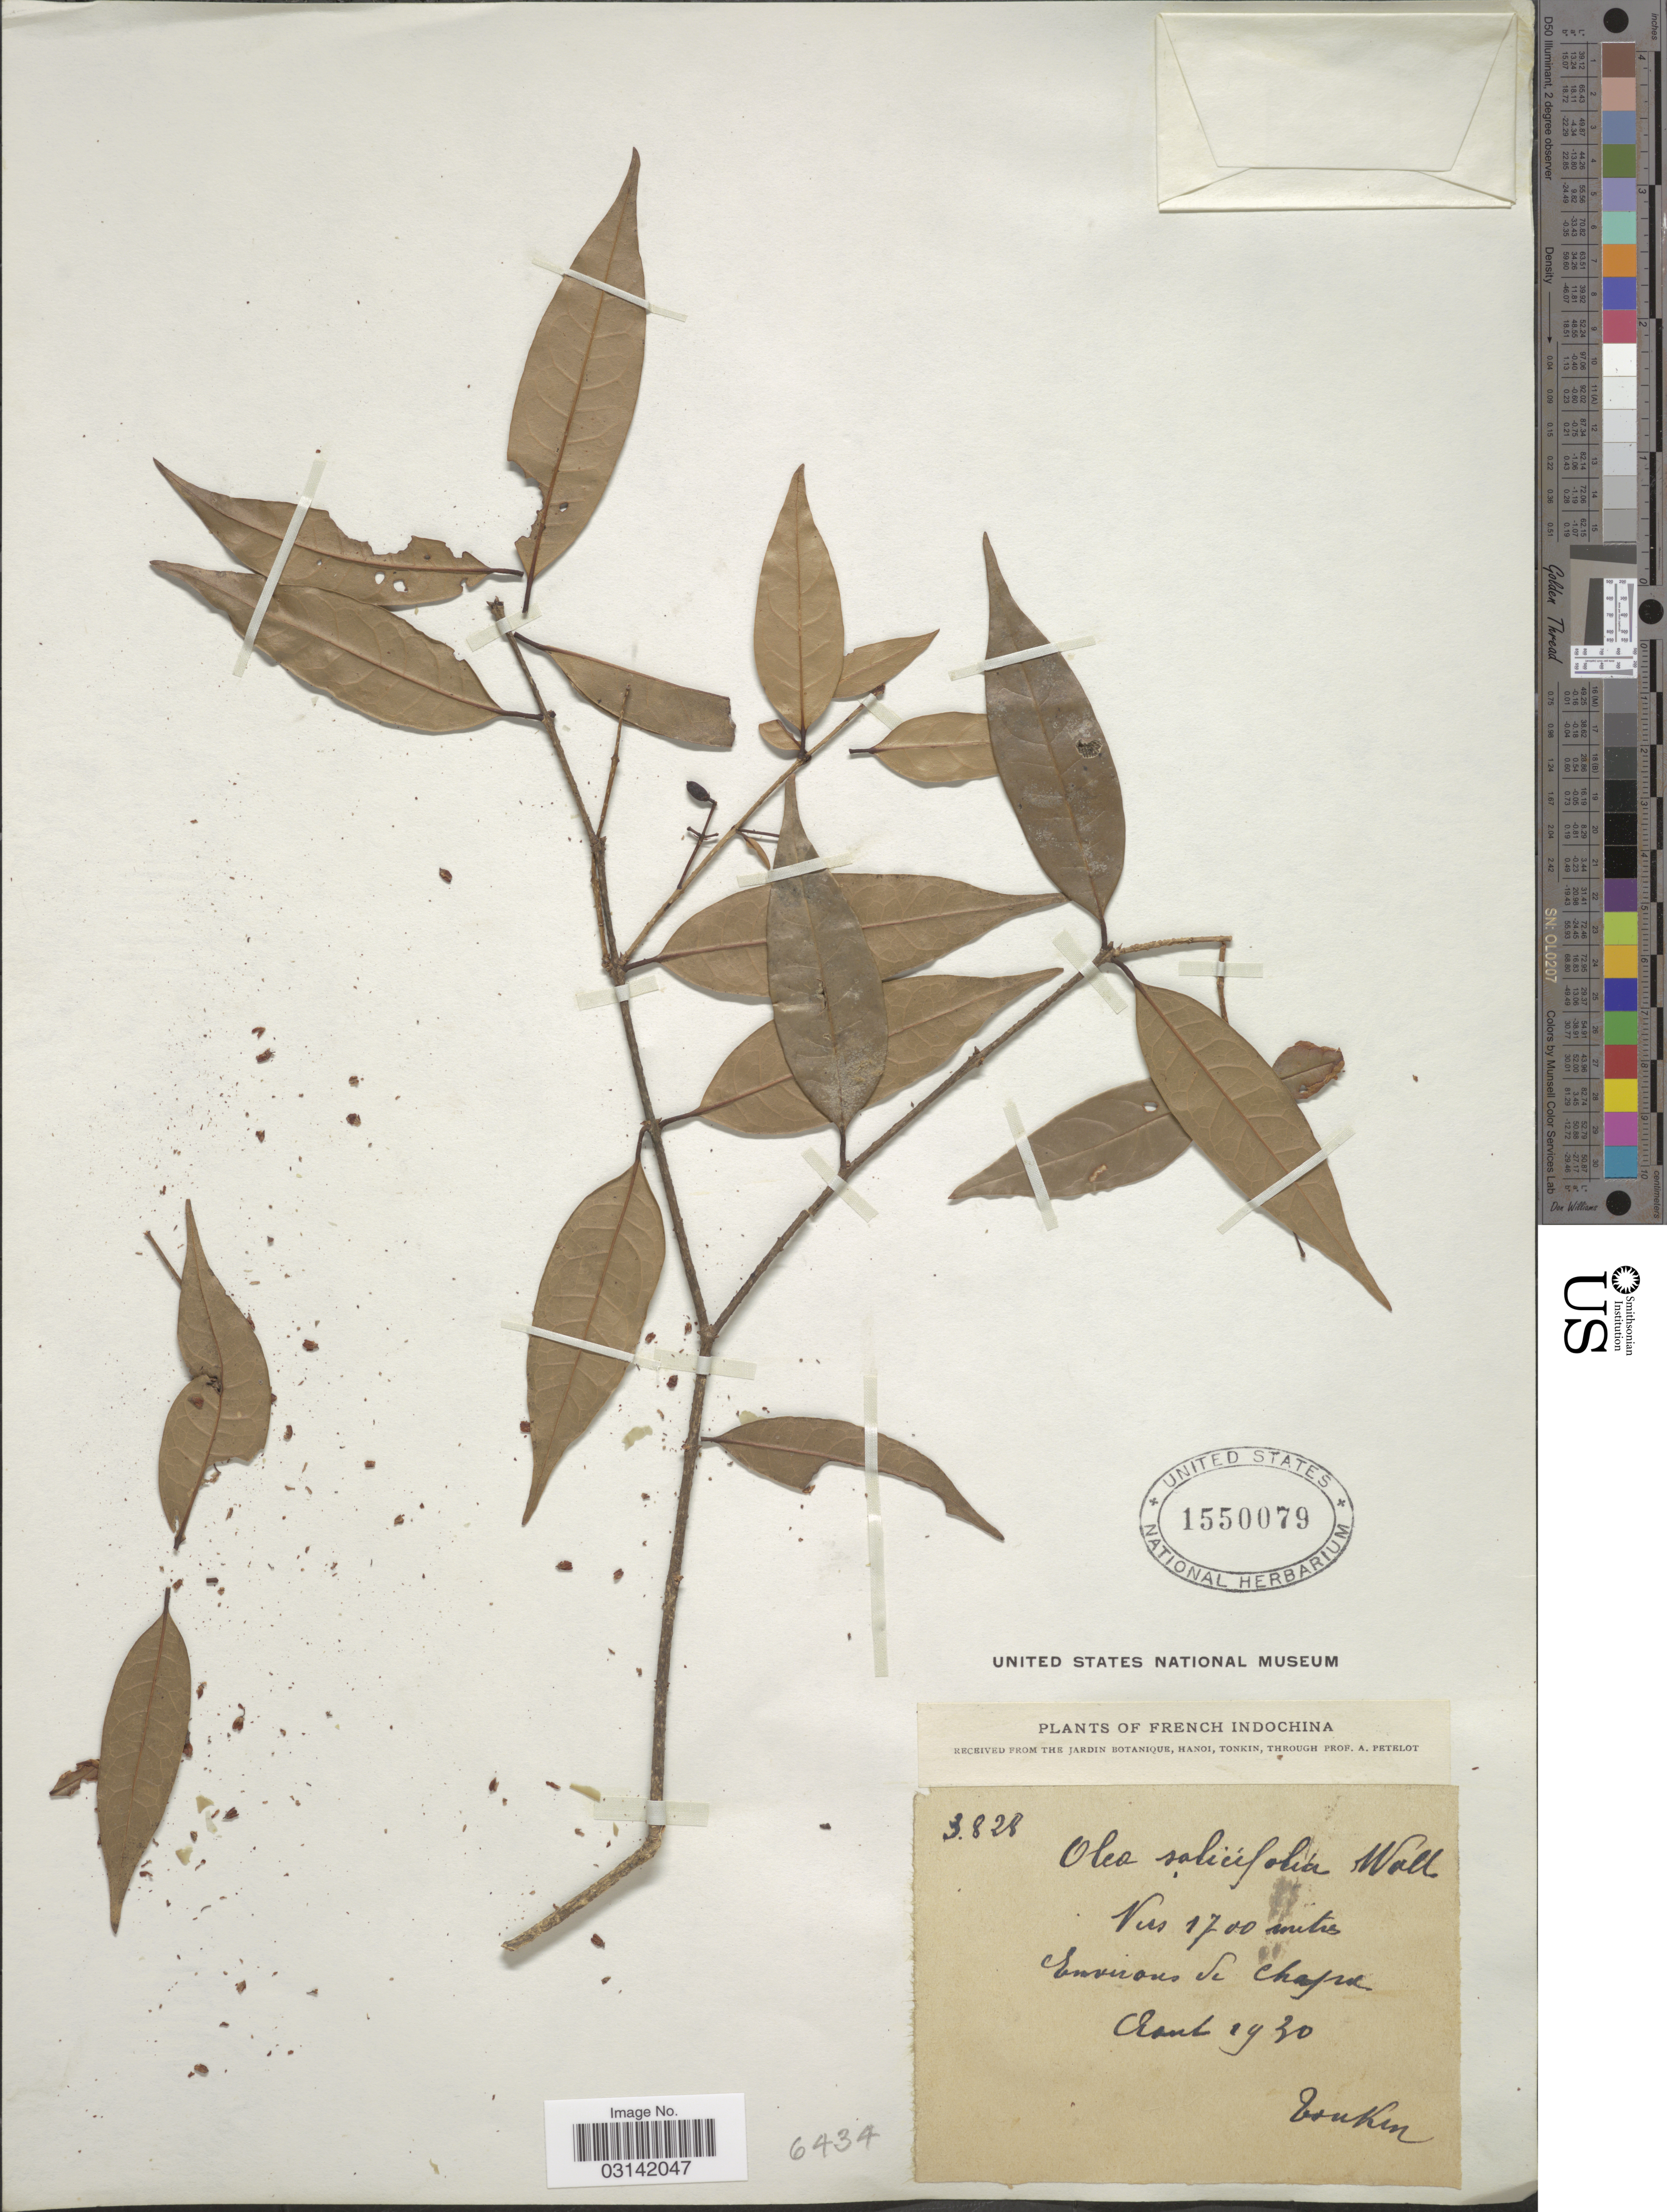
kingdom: Plantae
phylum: Tracheophyta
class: Magnoliopsida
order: Lamiales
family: Oleaceae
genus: Tetrapilus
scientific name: Tetrapilus salicifolius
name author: (Wall. ex G. Don) de Juana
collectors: P. A. Pételot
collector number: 3828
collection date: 1930-08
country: Vietnam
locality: French Indochina, Environs de Chapa.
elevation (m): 1700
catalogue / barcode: US 1550079